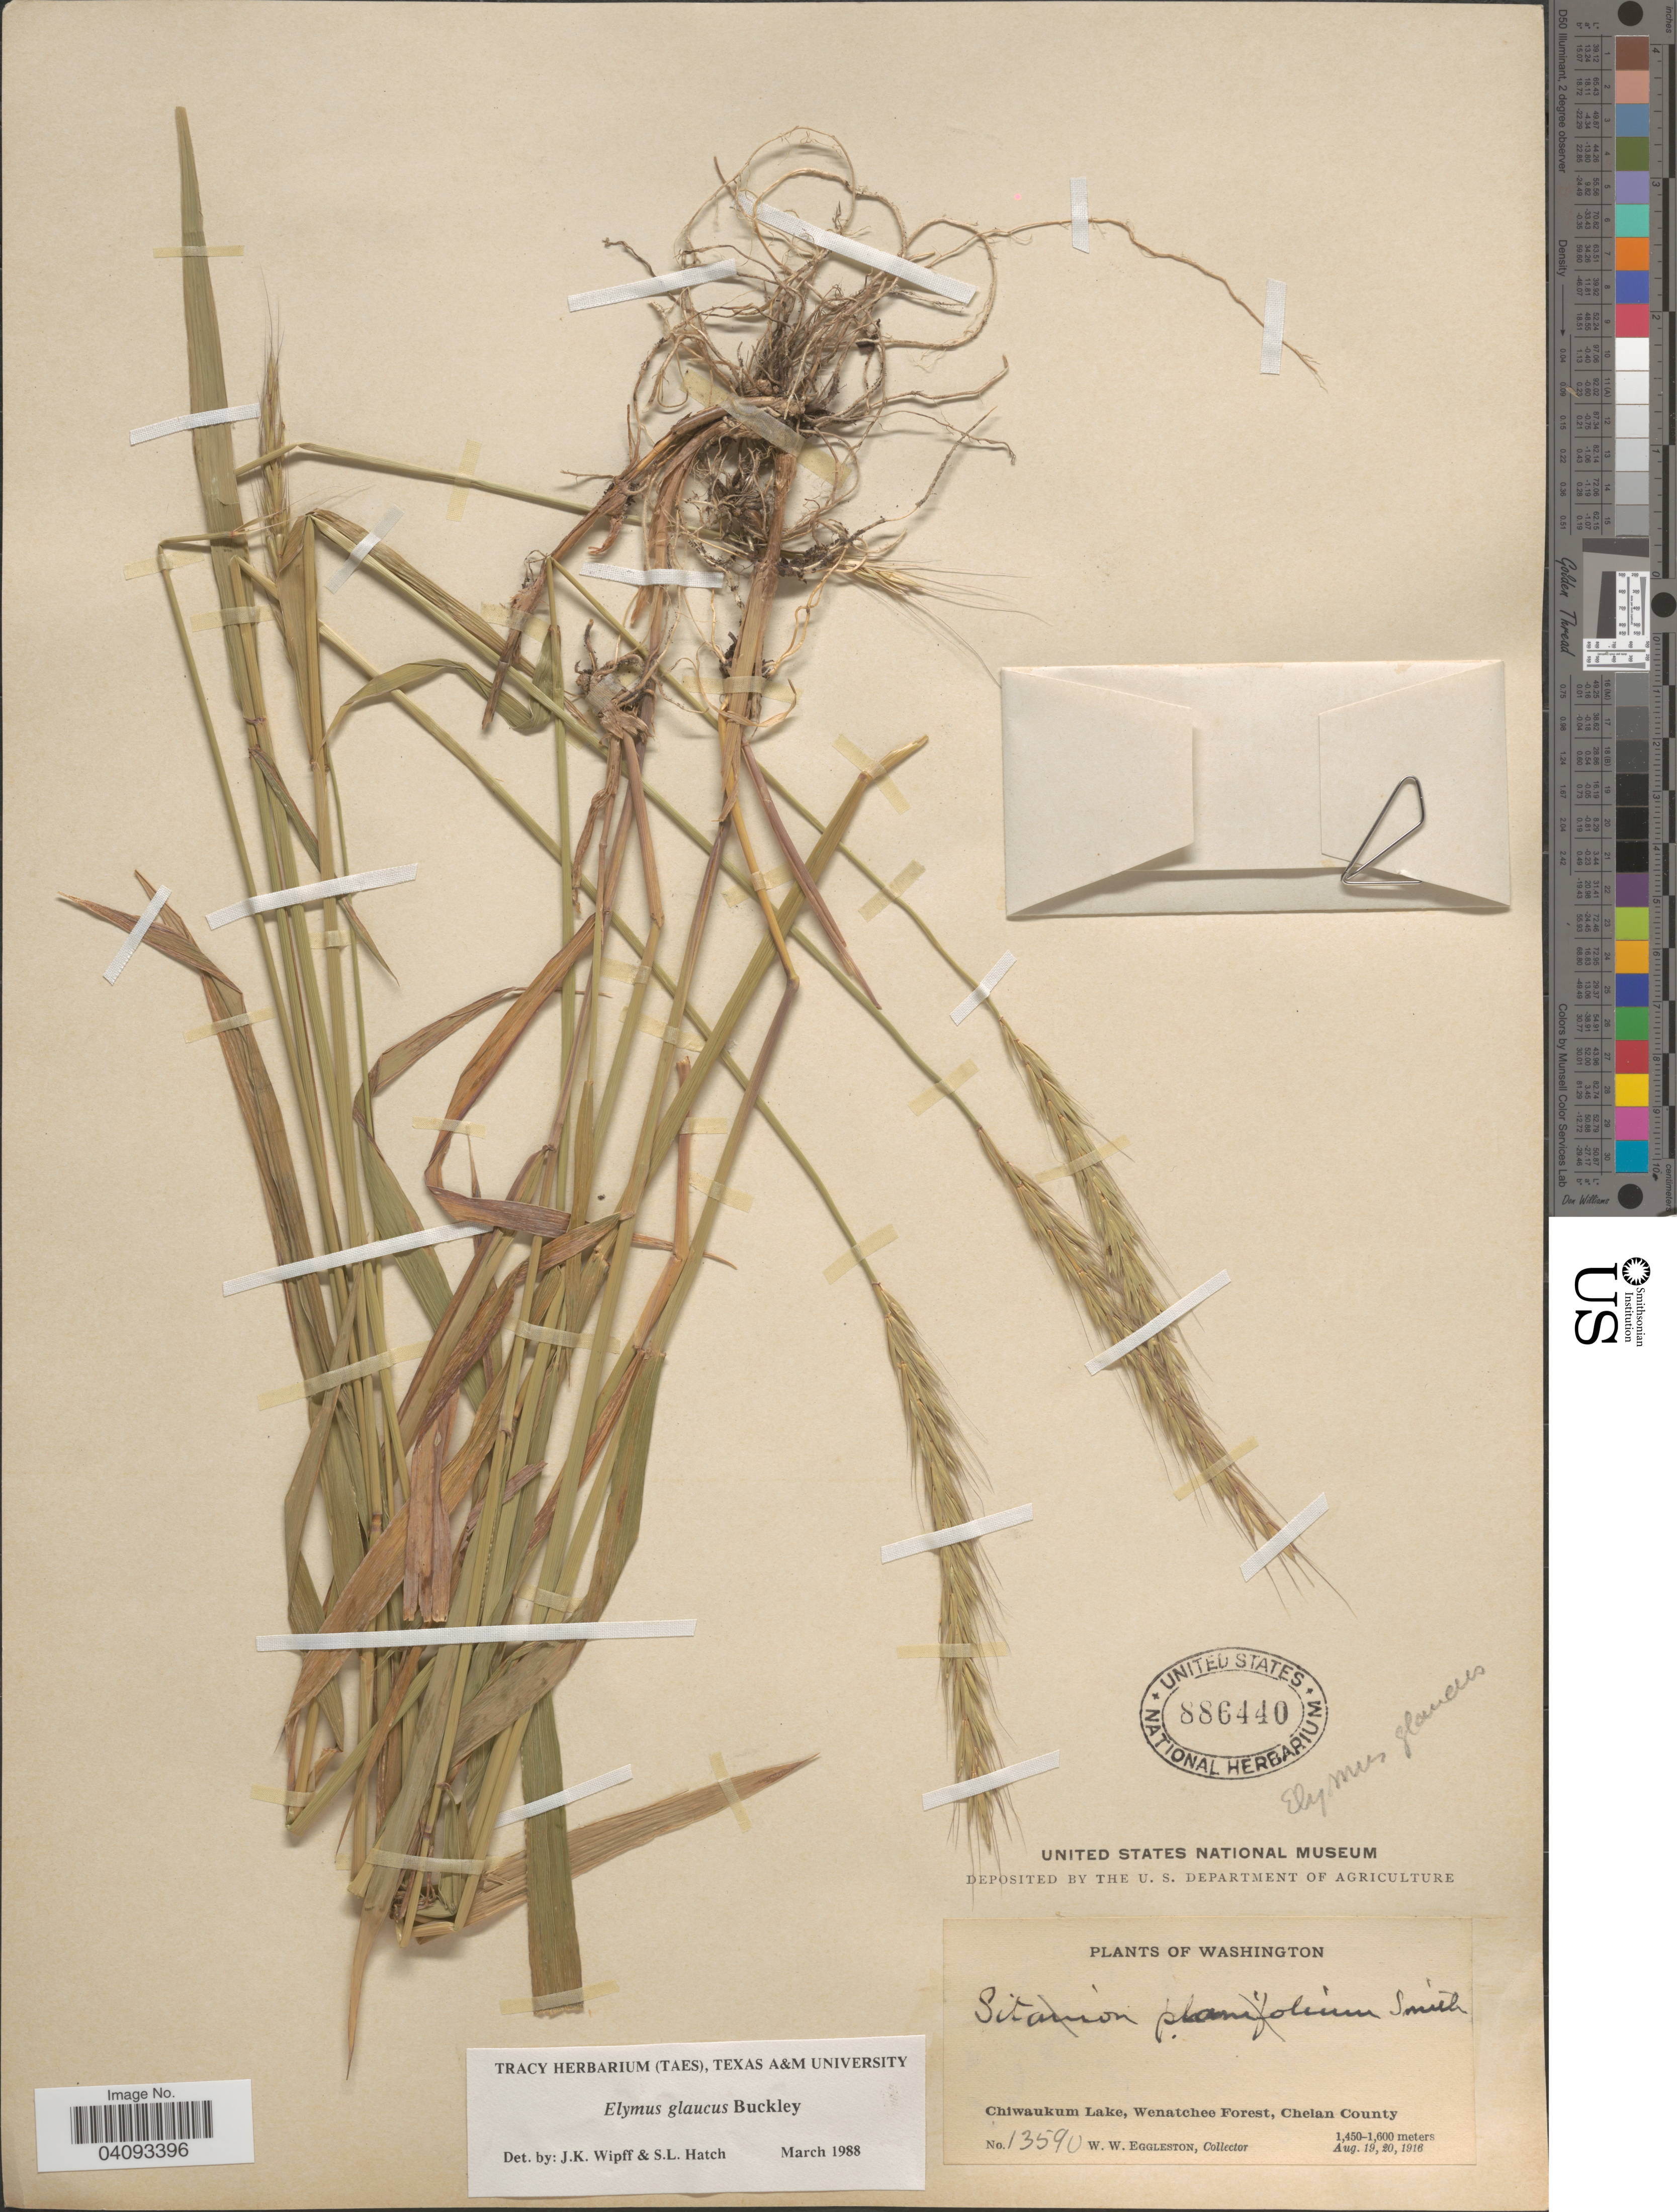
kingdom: Plantae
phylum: Tracheophyta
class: Liliopsida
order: Poales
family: Poaceae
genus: Elymus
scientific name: Elymus glaucus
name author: Buckley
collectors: W. W. Eggleston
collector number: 13590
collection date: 1916-08-19/1916-08-20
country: United States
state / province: Washington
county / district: Chelan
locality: Chiwaukum Lake, Wenatchee Forest, Chelan County.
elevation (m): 1450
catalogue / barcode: US 886440